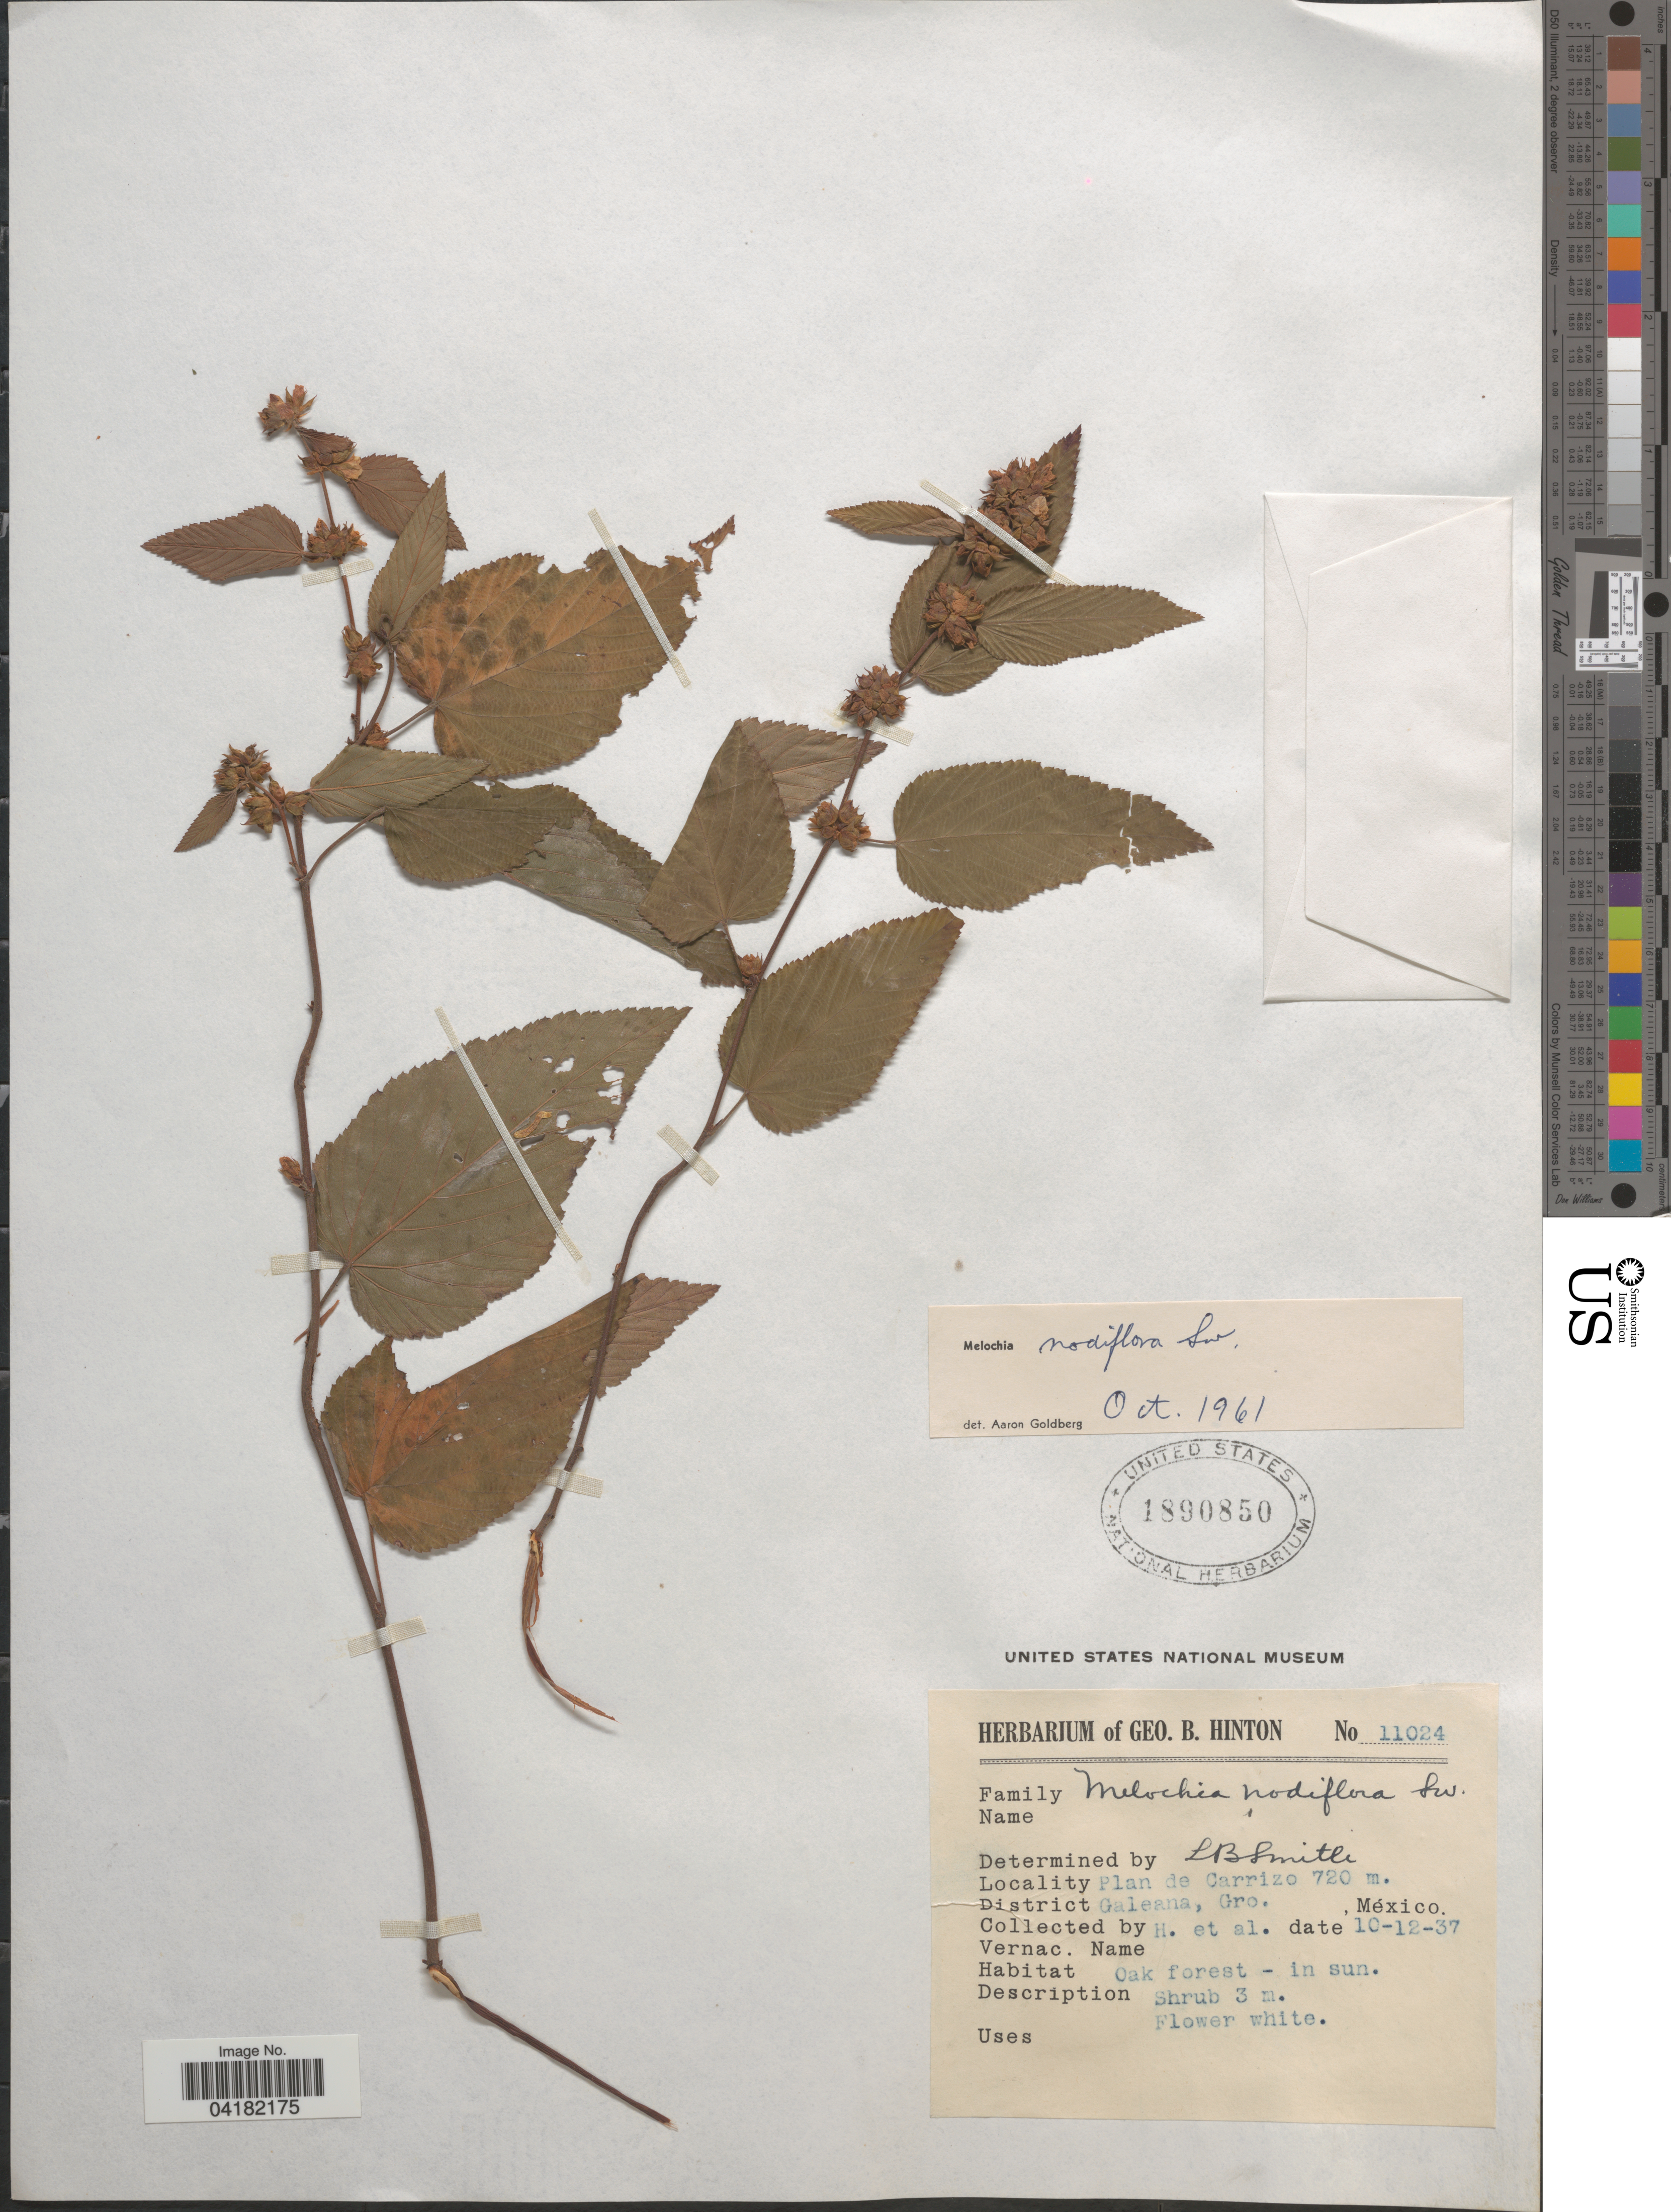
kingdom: Plantae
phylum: Tracheophyta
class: Magnoliopsida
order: Malvales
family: Malvaceae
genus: Melochia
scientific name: Melochia nodiflora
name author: Sw.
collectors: G. B. Hinton & et al.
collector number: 11024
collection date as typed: Transcribed d/m/y: 10/12/37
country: Mexico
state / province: Guerrero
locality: Plan de Carrizo. District Galeana, Gro.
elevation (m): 720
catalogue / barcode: US 1890850